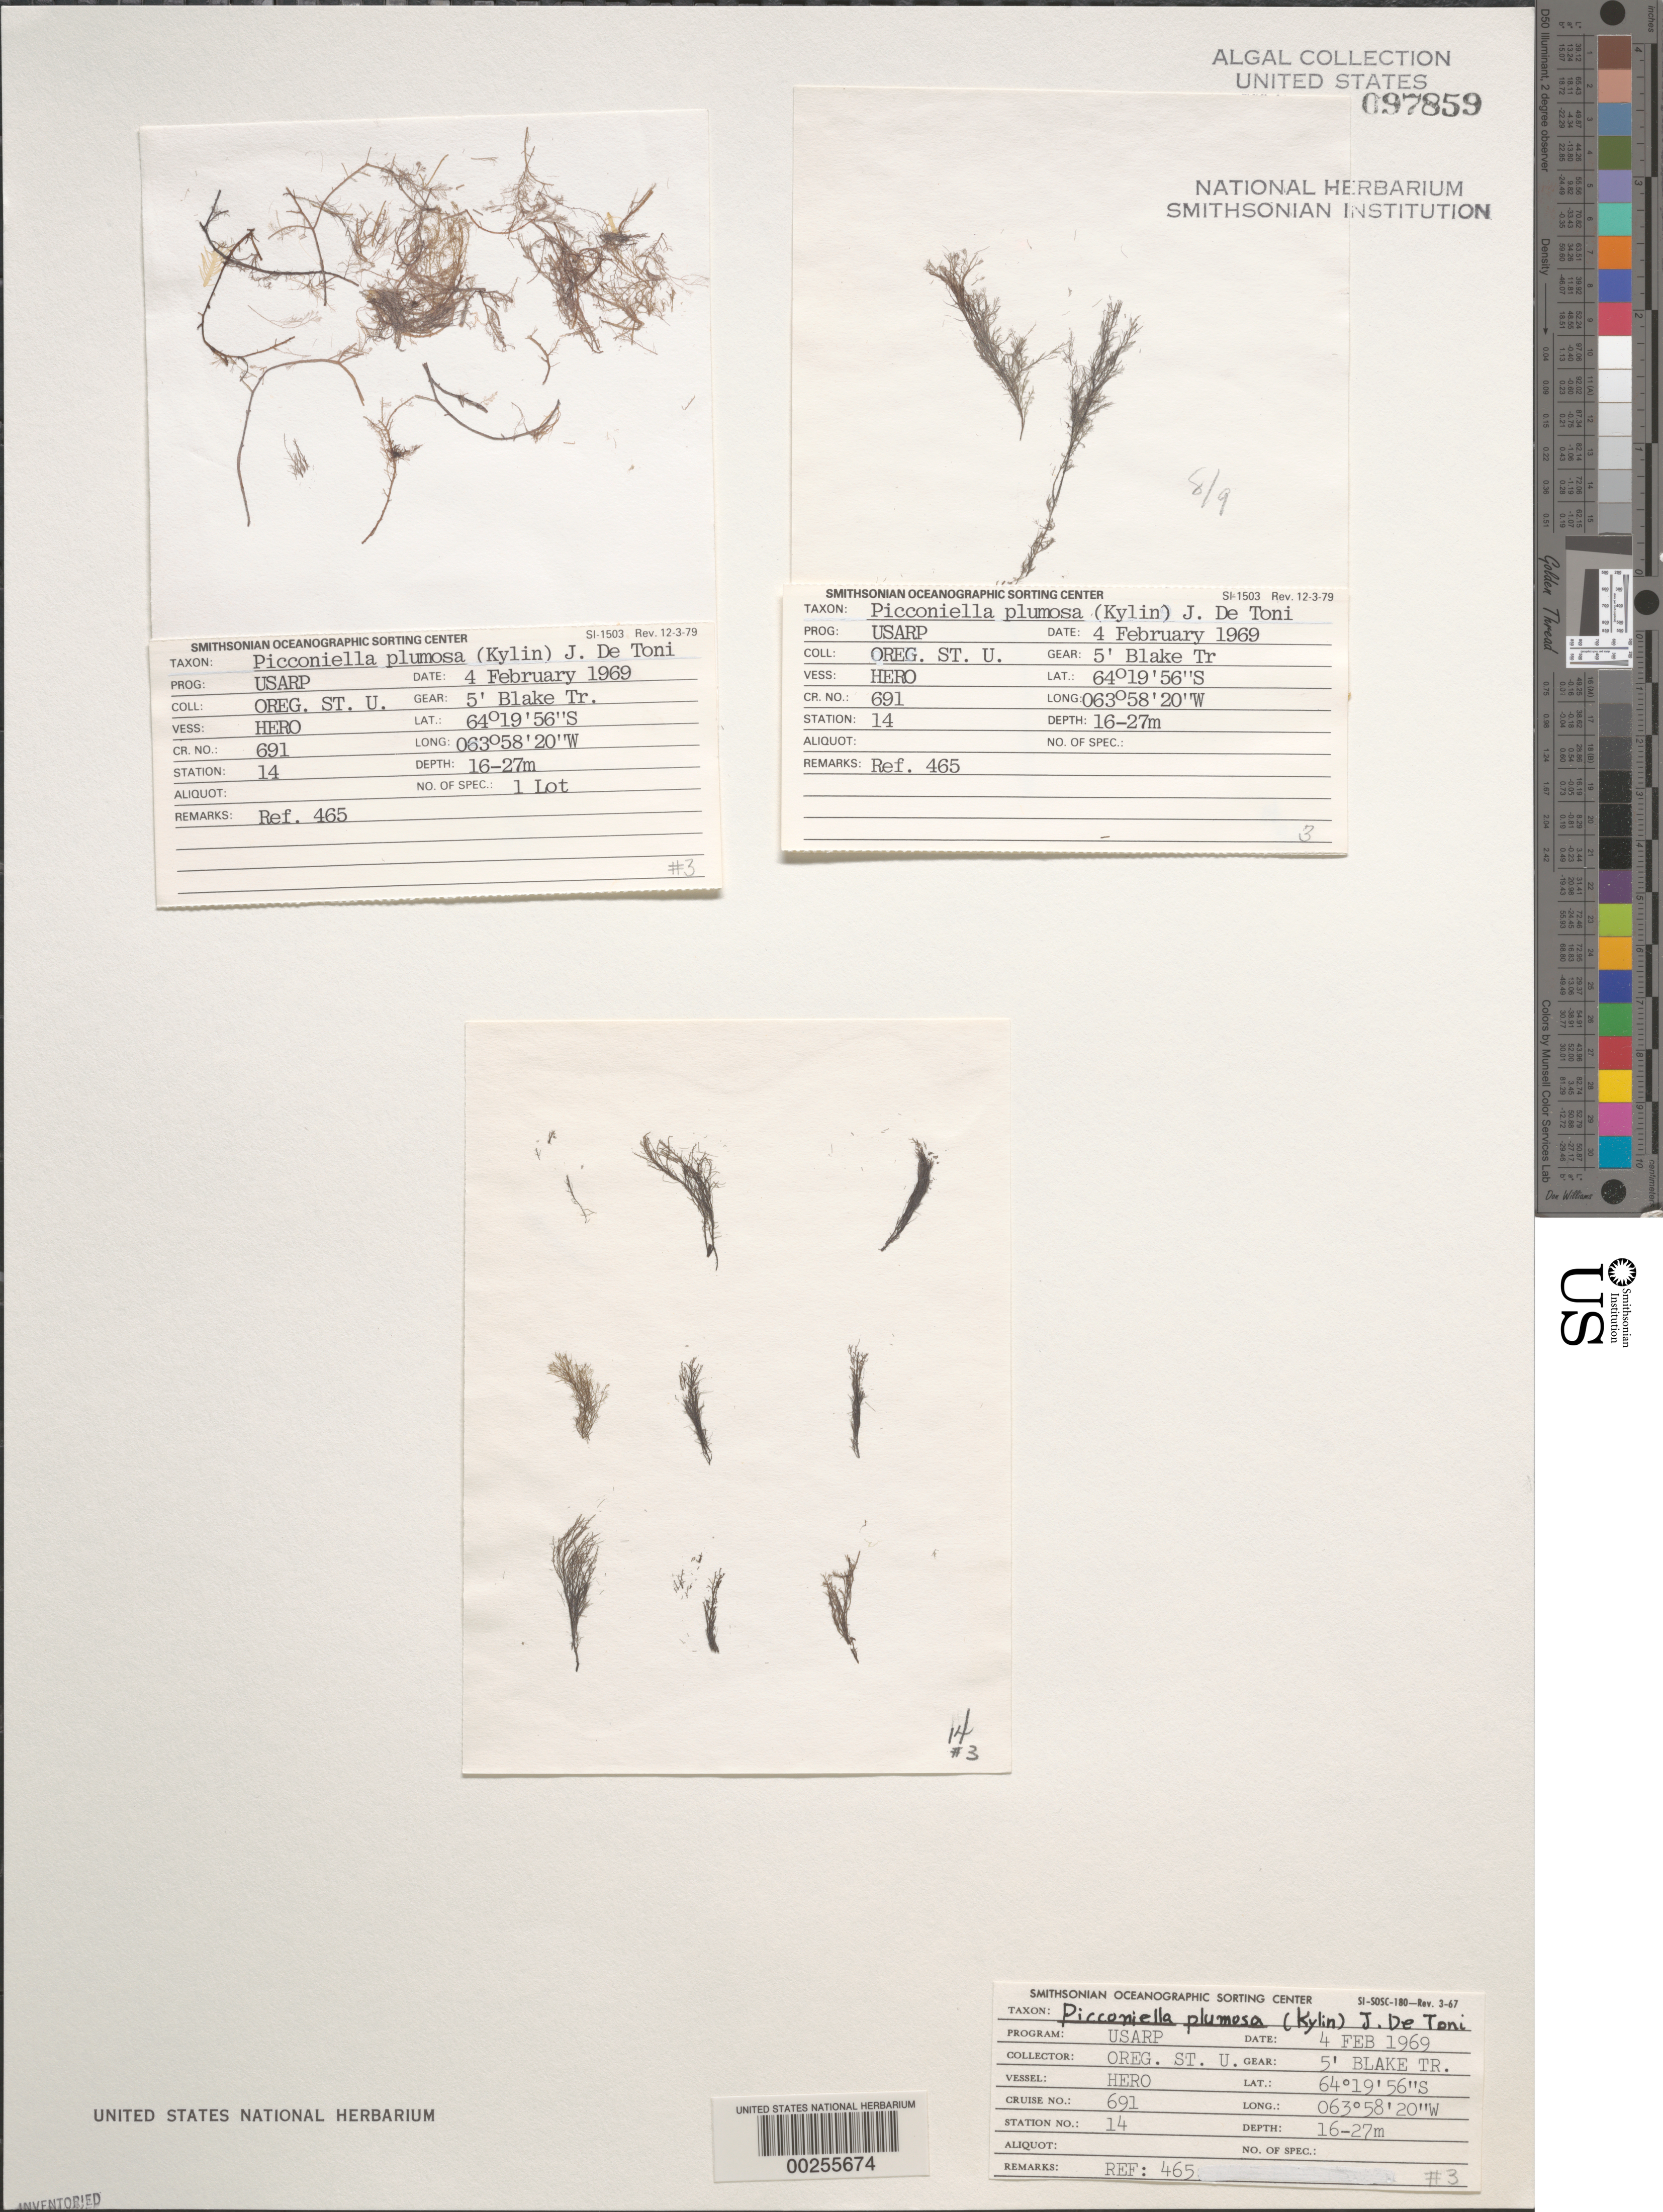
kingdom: Plantae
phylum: Rhodophyta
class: Florideophyceae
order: Ceramiales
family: Rhodomelaceae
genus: Picconiella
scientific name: Picconiella plumosa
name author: (Kylin) De Toni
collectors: Oregon State University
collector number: Station 14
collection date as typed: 04 Feb 1969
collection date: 1969-02-04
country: Antarctica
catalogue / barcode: US 97859